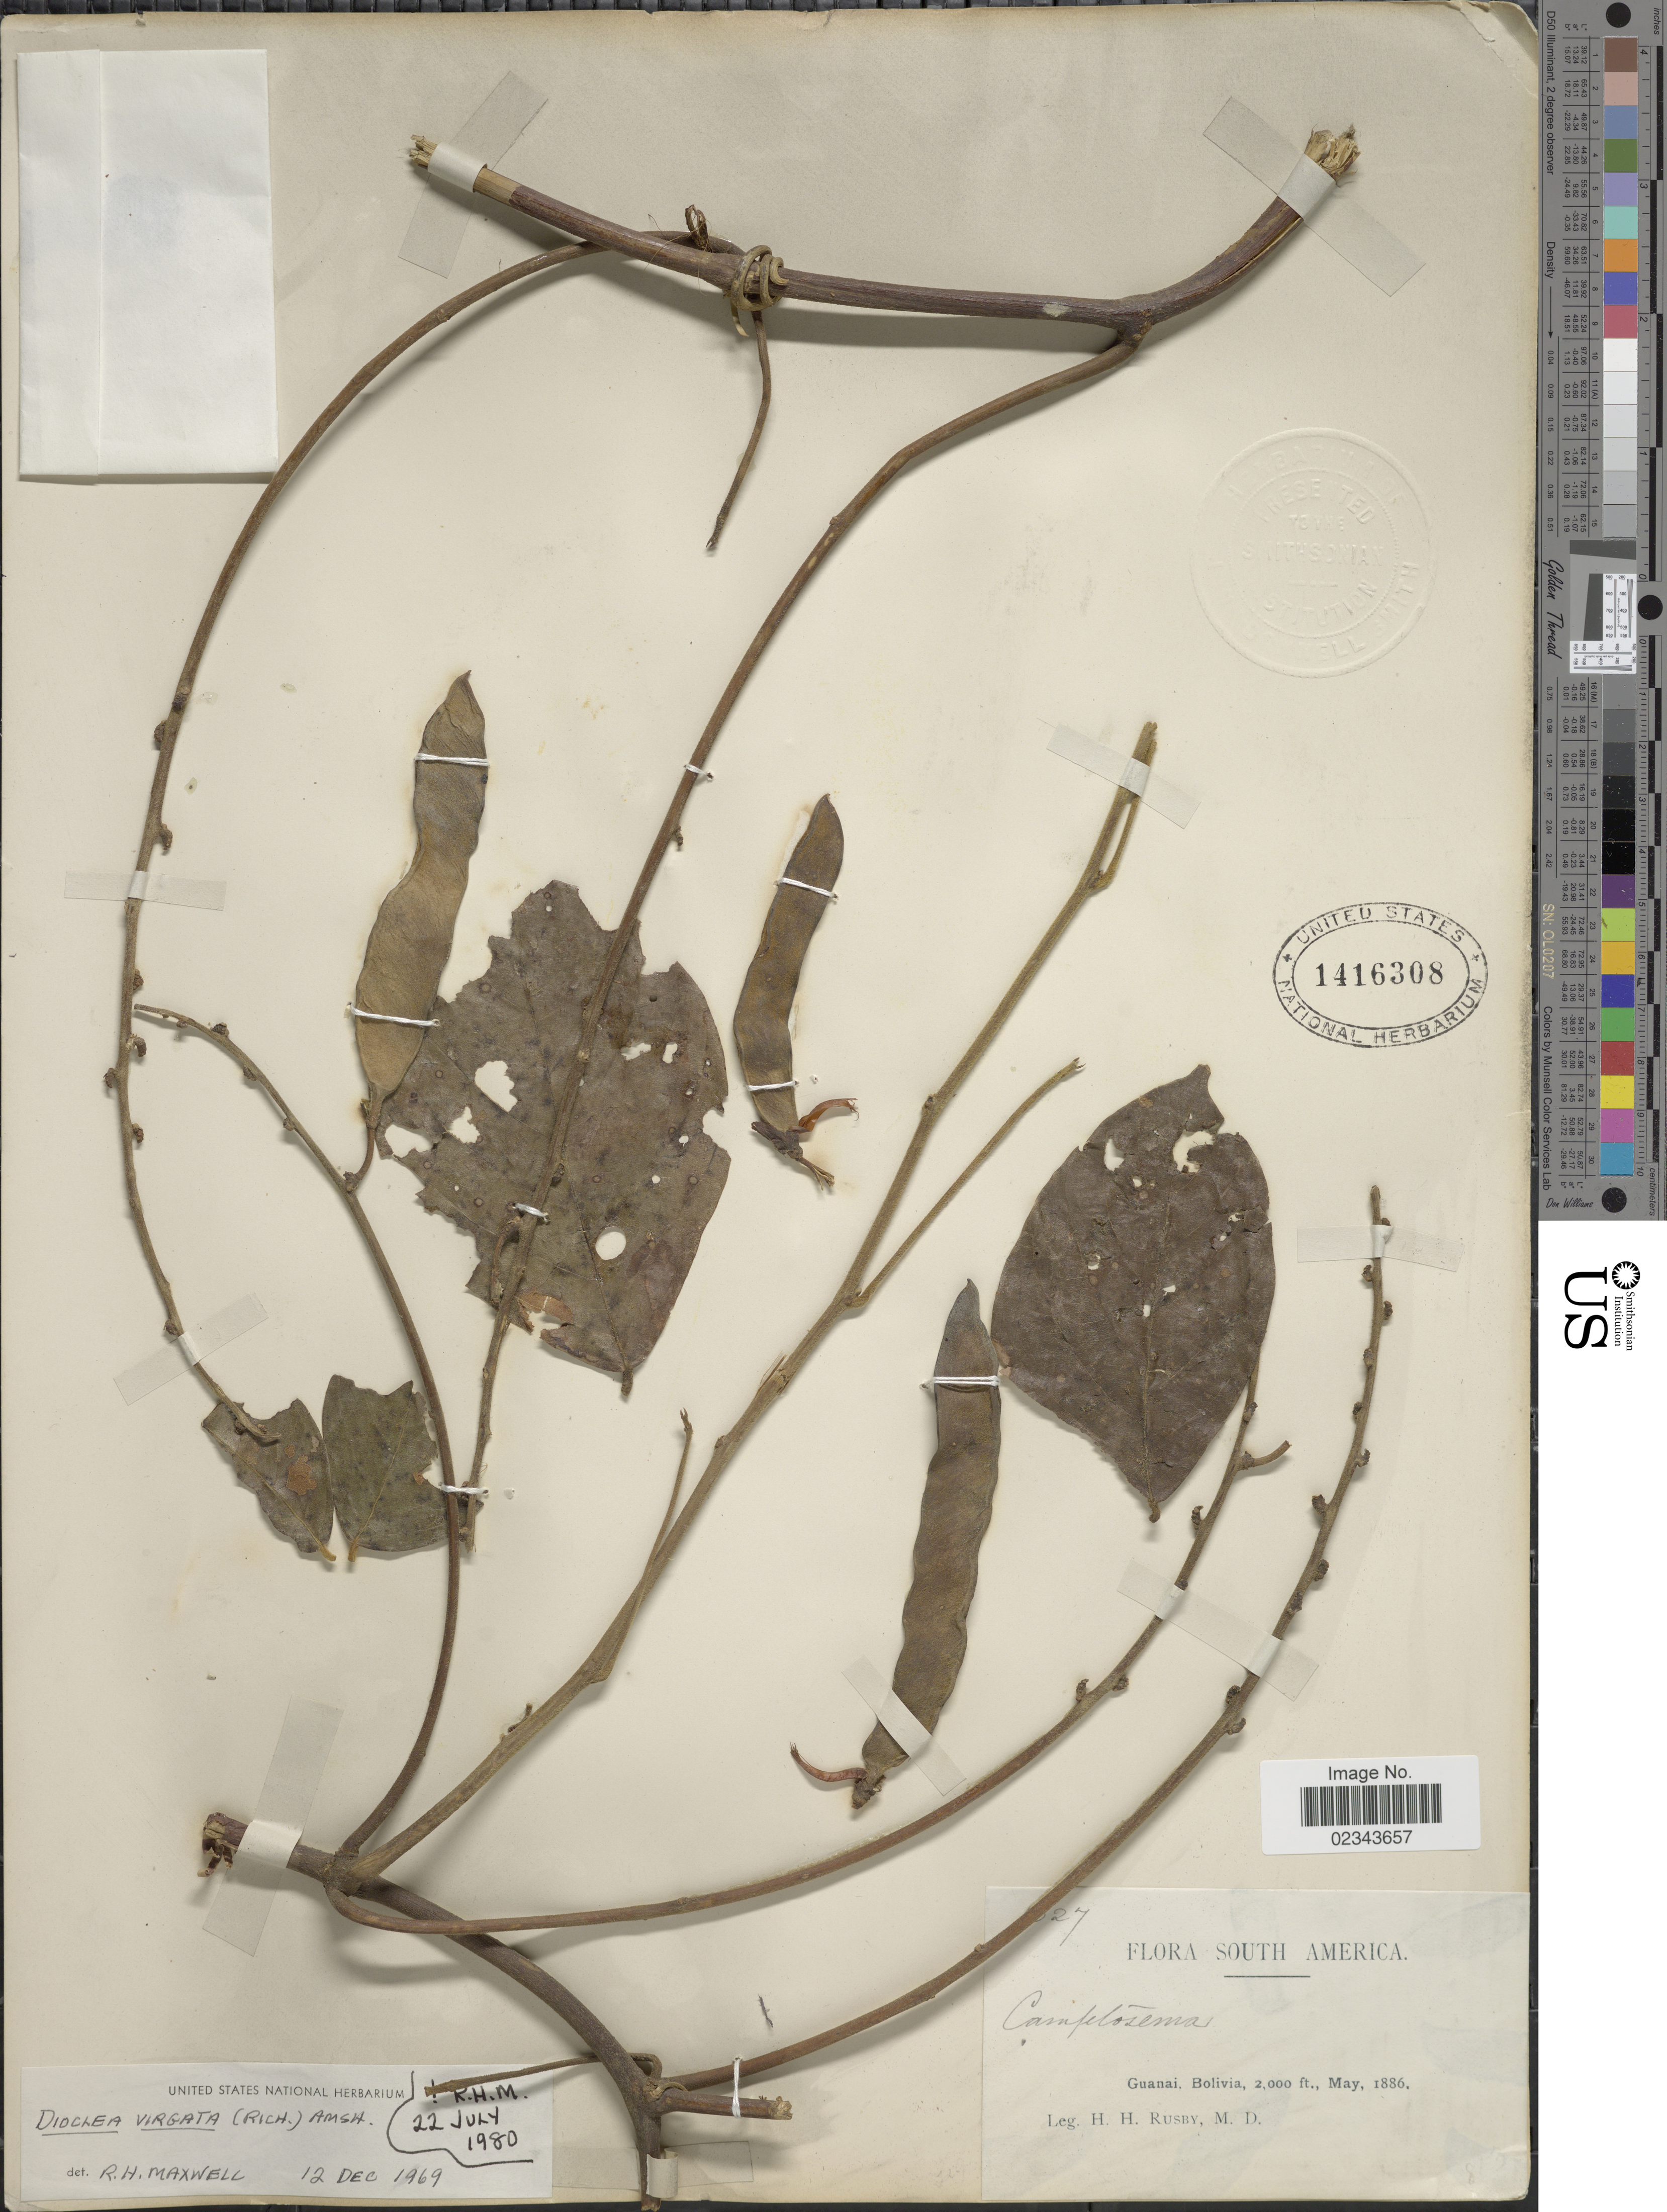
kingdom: Plantae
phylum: Tracheophyta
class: Magnoliopsida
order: Fabales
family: Fabaceae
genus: Dioclea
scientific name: Dioclea virgata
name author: (Rich.) Amshoff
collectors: H. H. Rusby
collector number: !27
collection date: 1886-05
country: Bolivia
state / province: La Páz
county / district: Larecaja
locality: Guanay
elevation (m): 610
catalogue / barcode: US 1416308